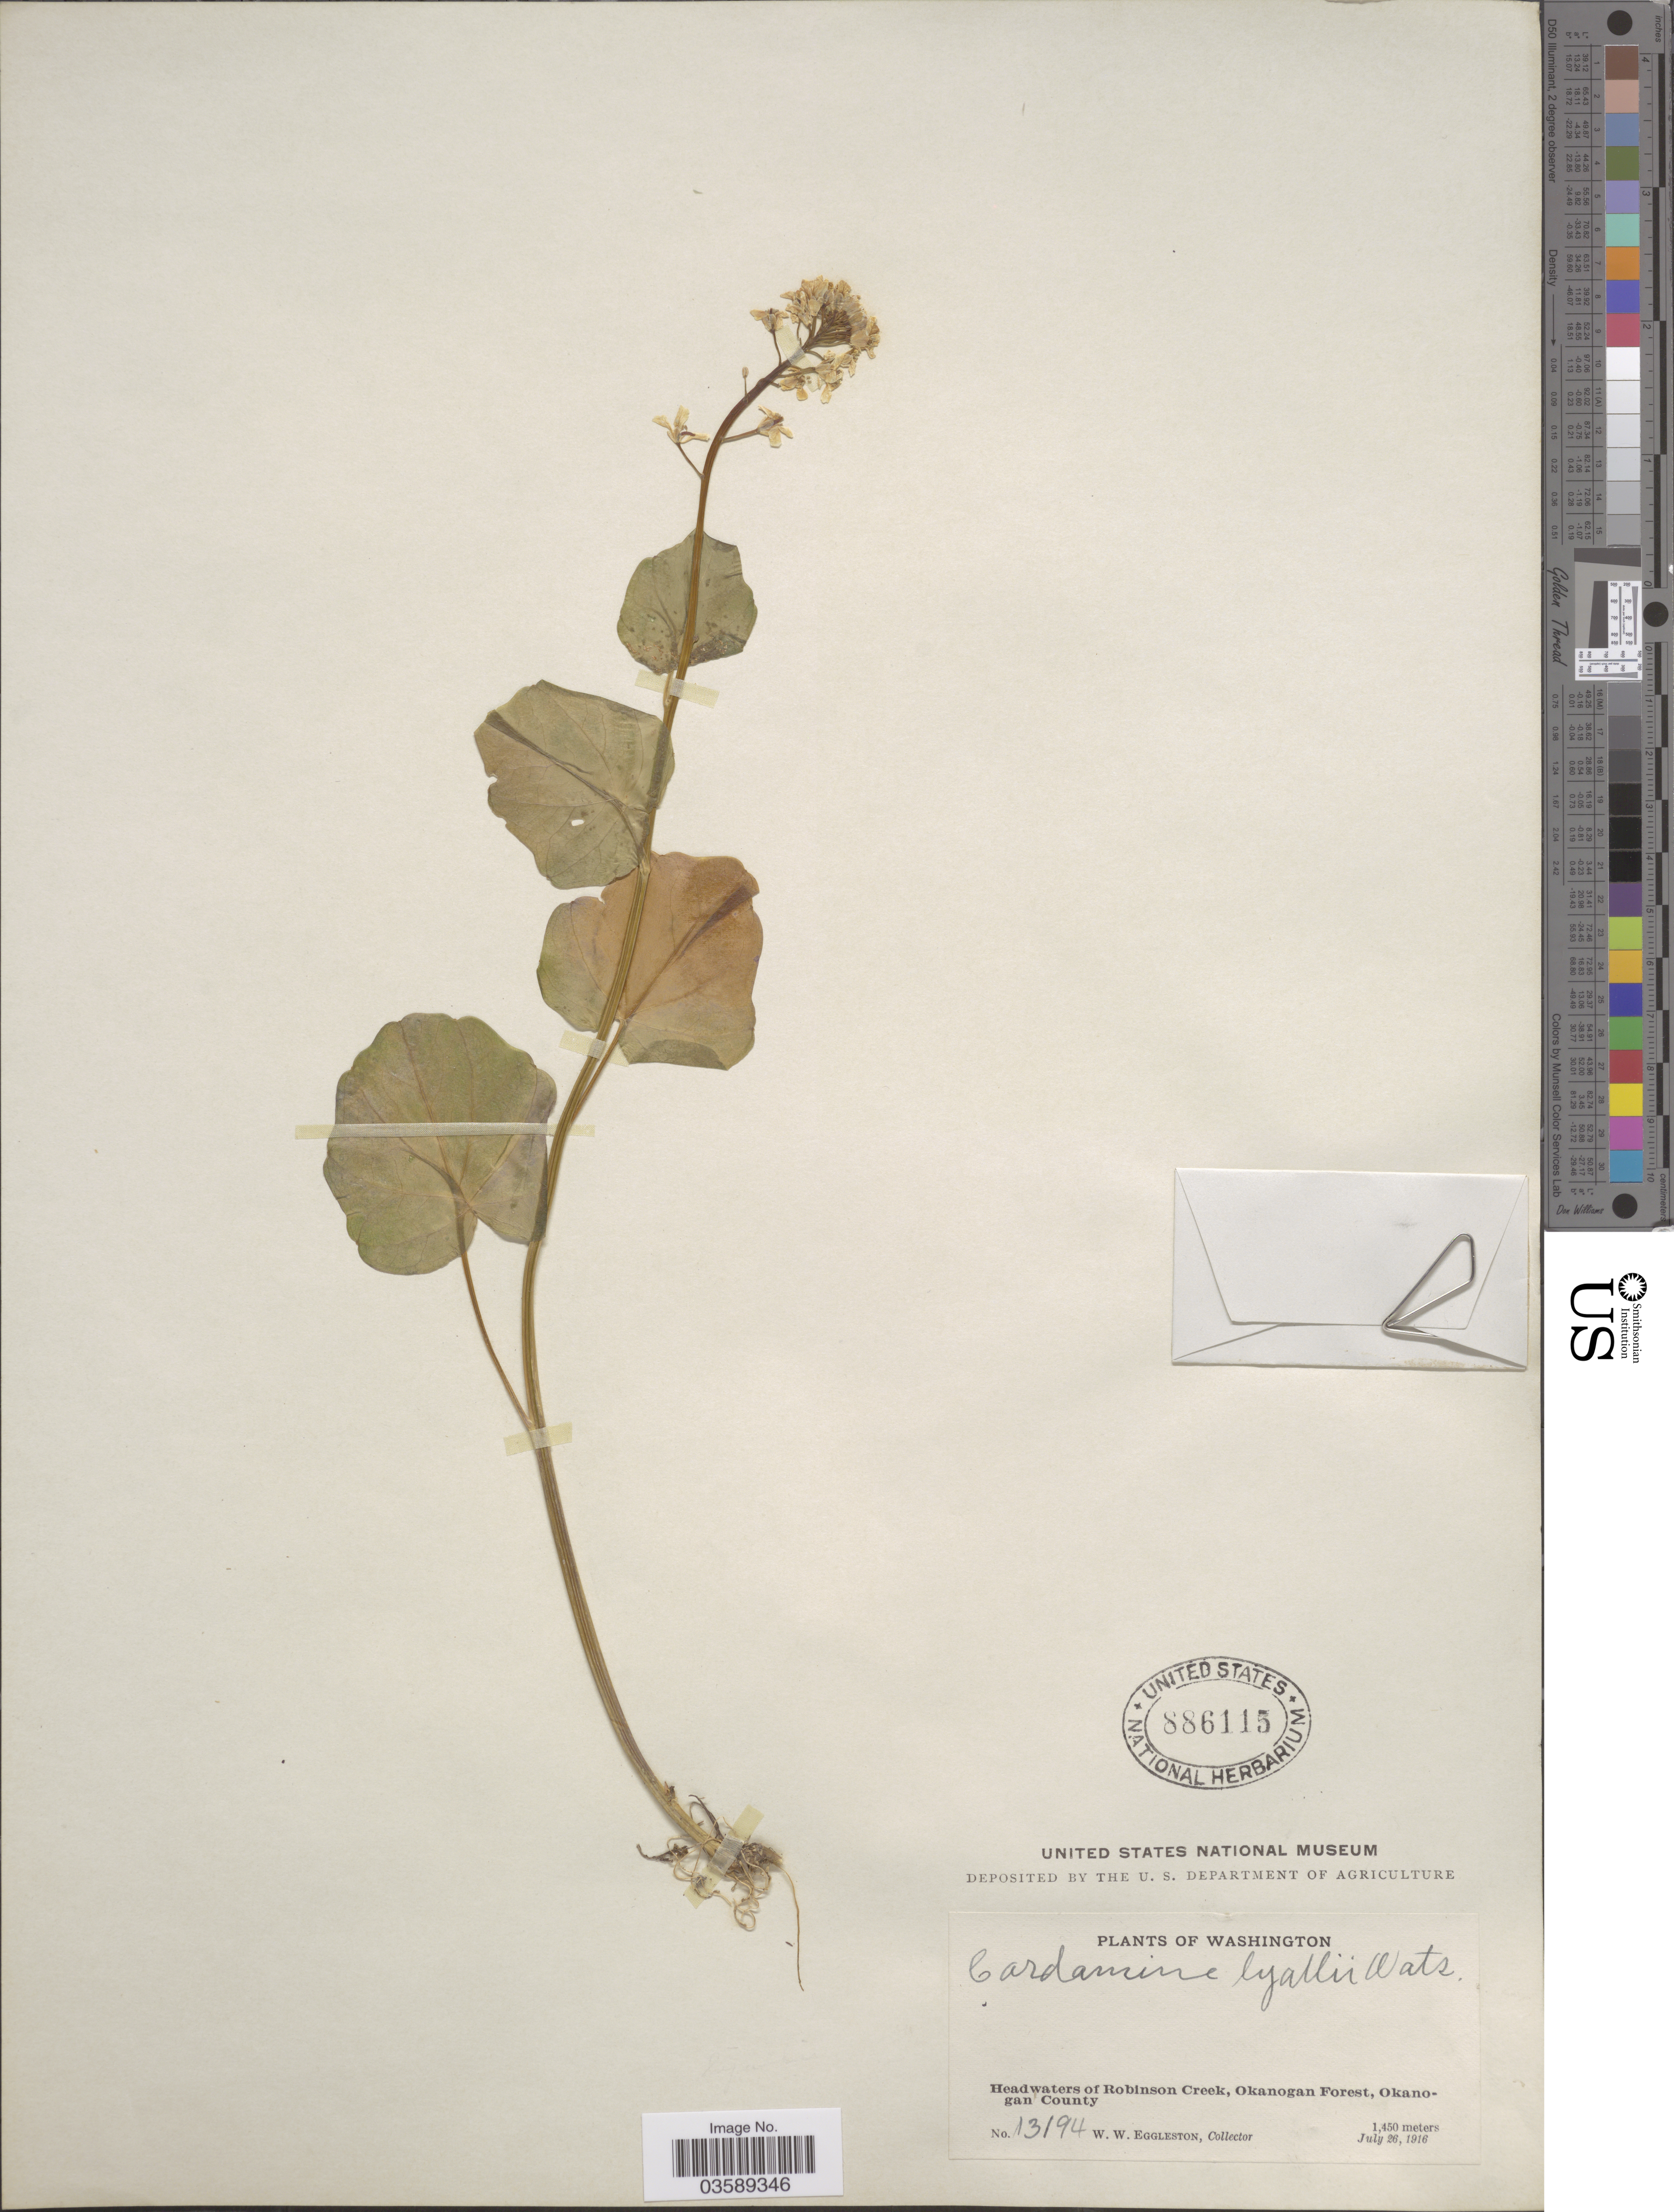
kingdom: Plantae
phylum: Tracheophyta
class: Magnoliopsida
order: Brassicales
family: Brassicaceae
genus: Cardamine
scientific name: Cardamine lyallii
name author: S. Watson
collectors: W. W. Eggleston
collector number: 13194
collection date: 1916-07-26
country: United States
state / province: Washington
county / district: Okanogan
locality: Headwaters of Robinson Creek, Okanogan Forest, Okanogan County.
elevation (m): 1450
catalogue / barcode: US 886115